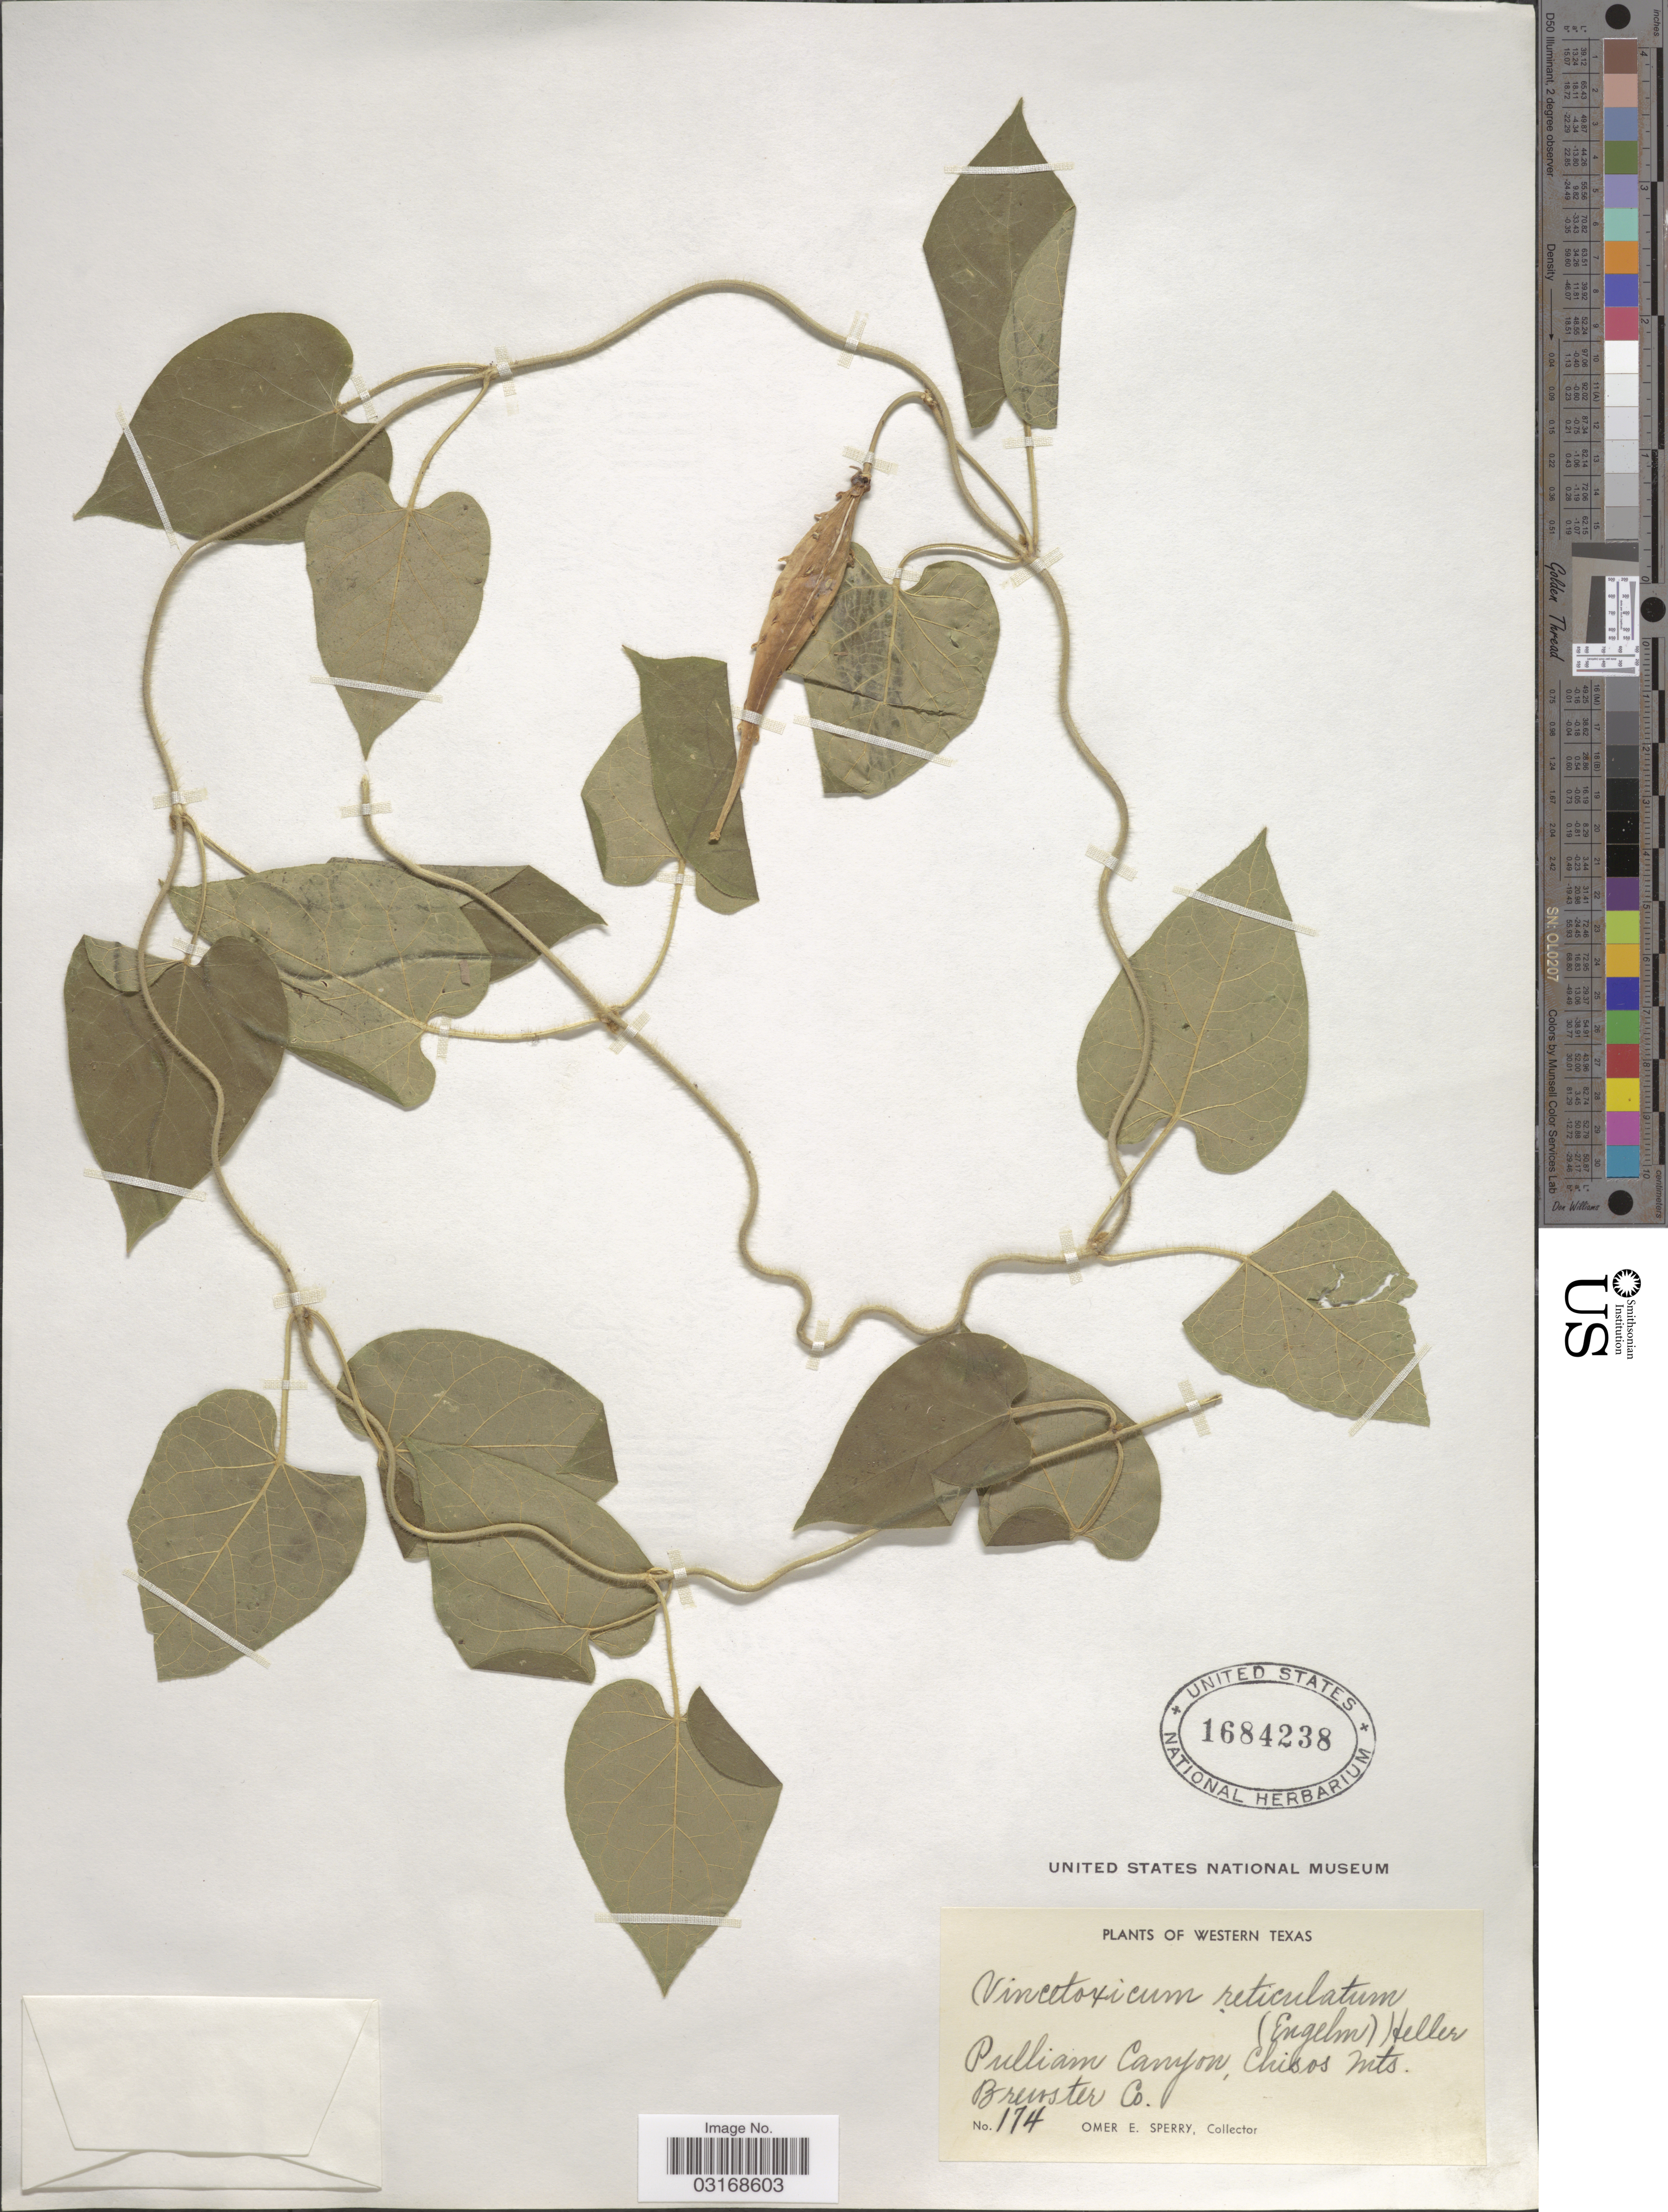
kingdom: Plantae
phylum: Tracheophyta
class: Magnoliopsida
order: Gentianales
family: Apocynaceae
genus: Matelea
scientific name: Matelea reticulata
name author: (Engelm. ex A. Gray) Woodson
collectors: O. E. Sperry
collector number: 174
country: United States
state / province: Texas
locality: Western Texas. Pulliam Canyon, Chisos Mts. Brewster Co.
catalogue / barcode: US 1684238